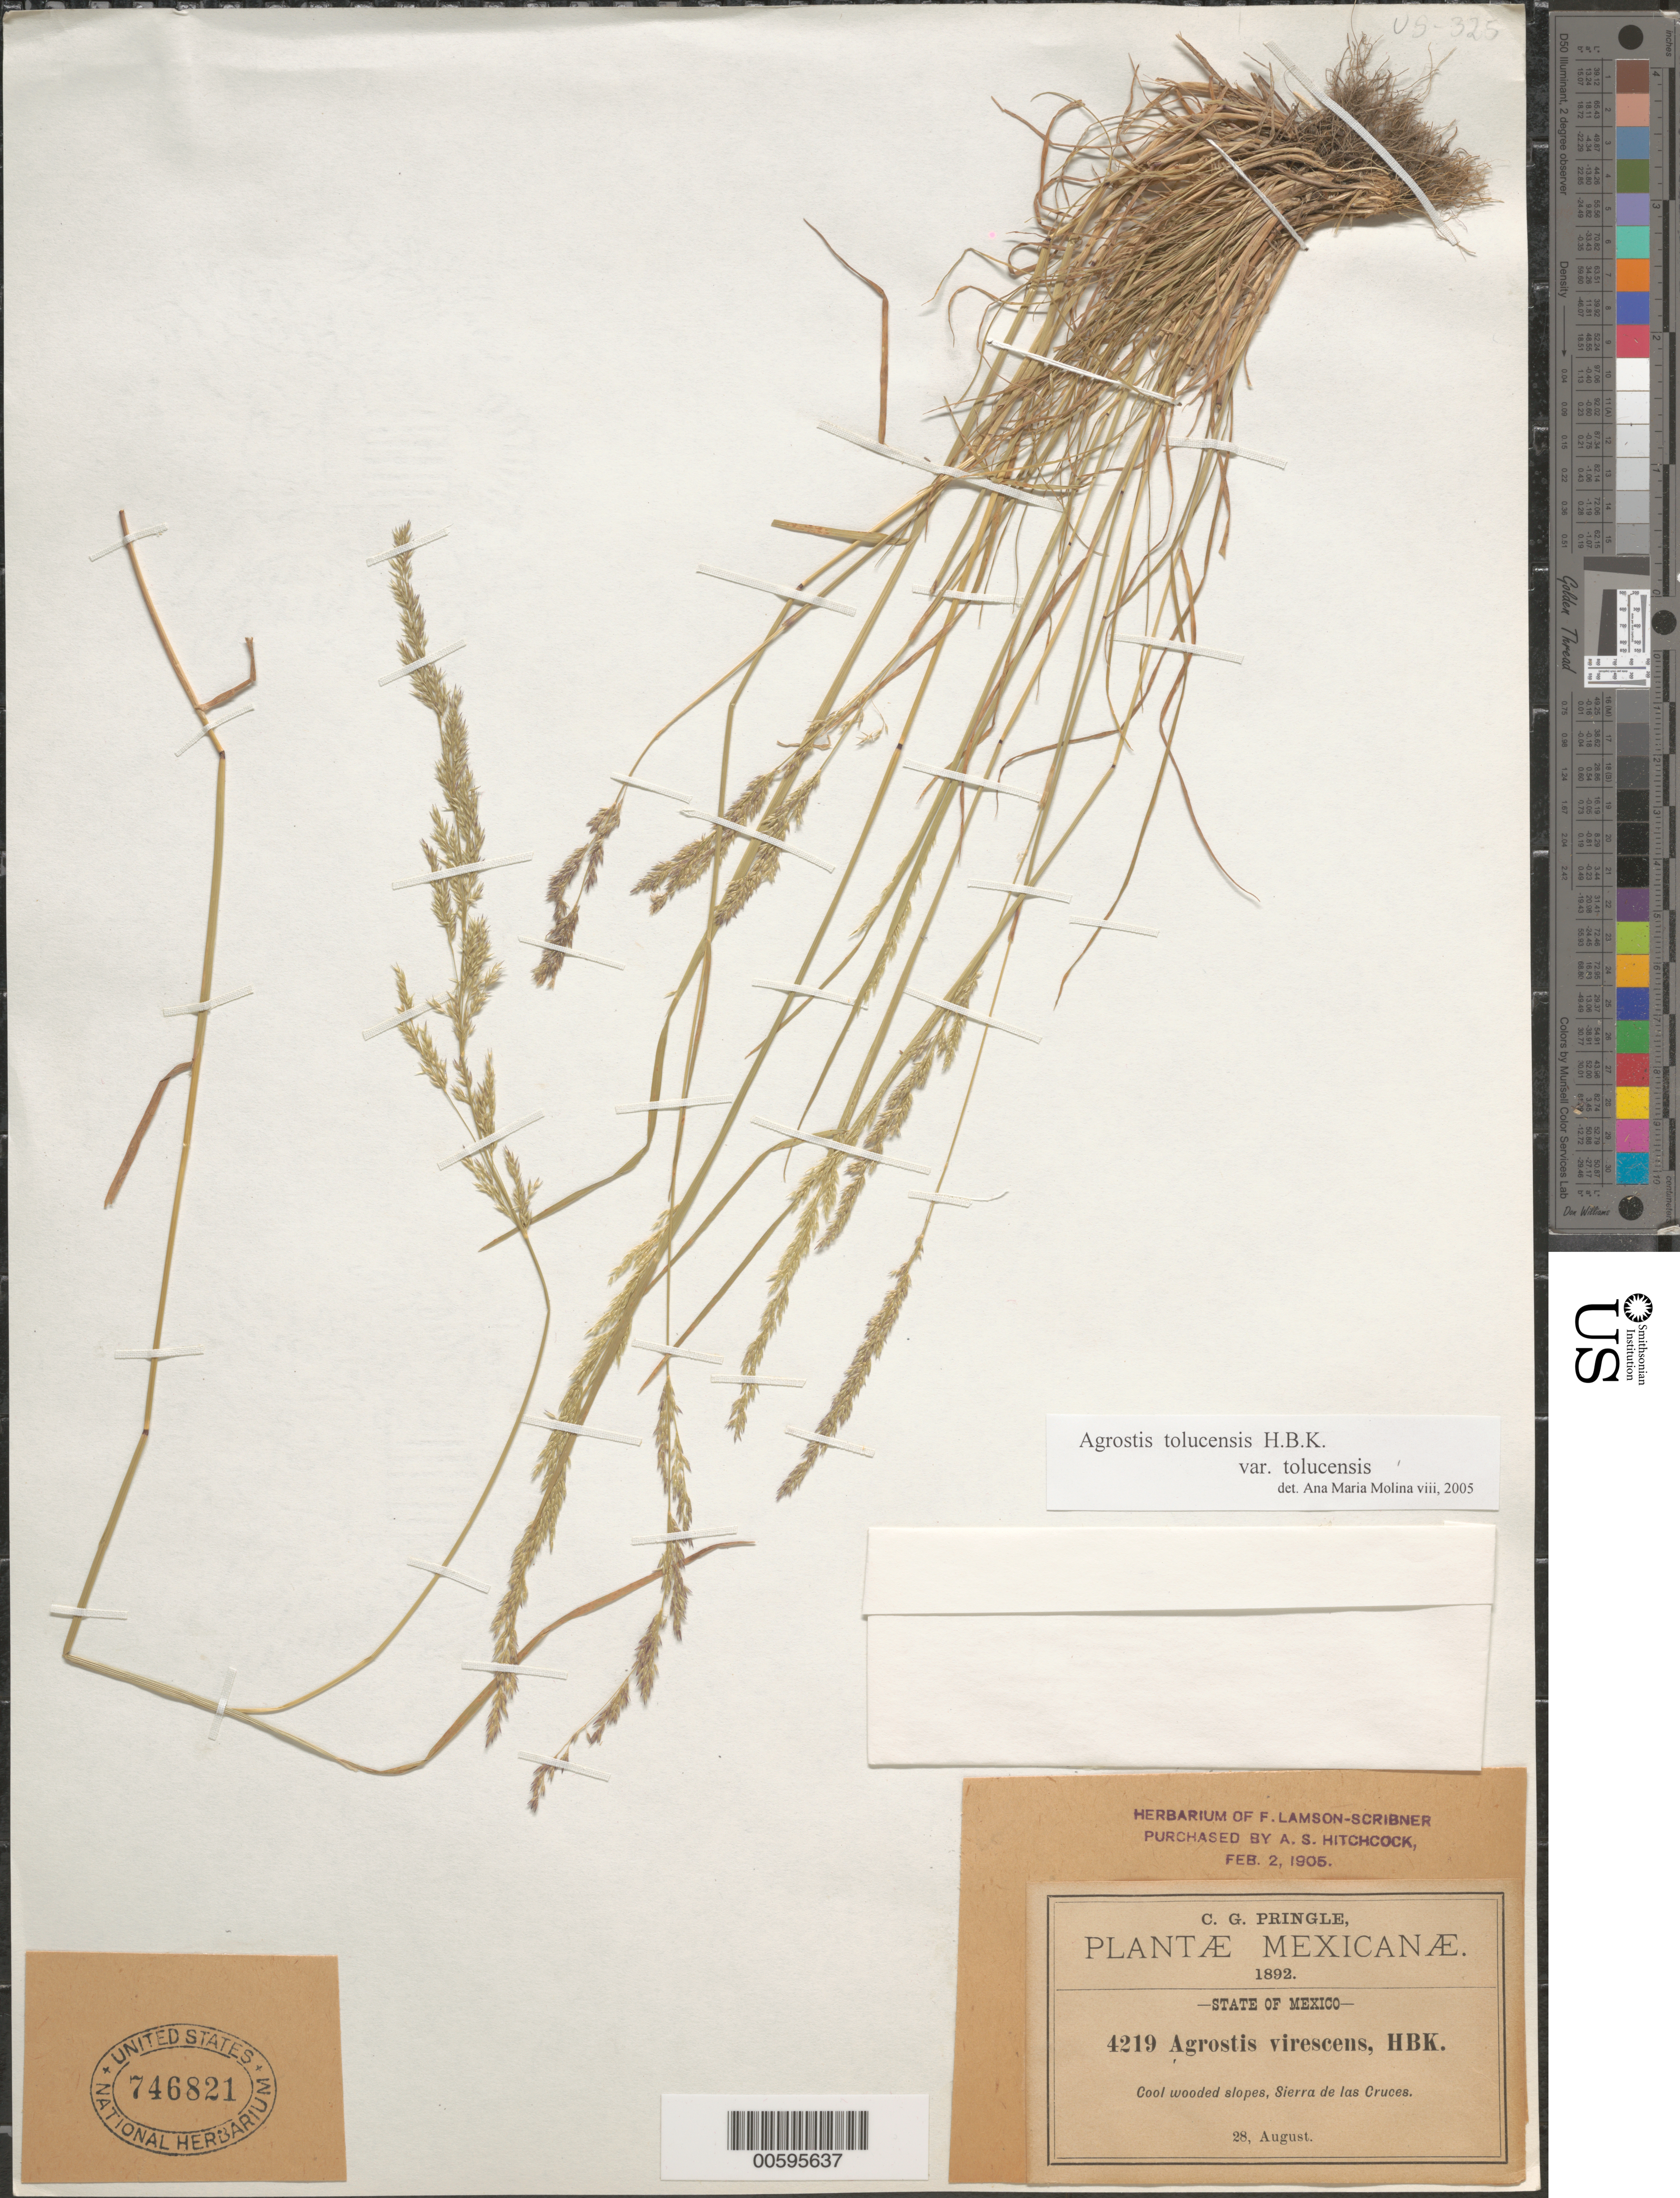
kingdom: Plantae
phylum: Tracheophyta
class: Liliopsida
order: Poales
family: Poaceae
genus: Agrostis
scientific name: Agrostis tolucensis Kunth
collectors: C. G. Pringle et al.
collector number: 4219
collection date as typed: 28 Aug 1892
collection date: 1892-08-28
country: Mexico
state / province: México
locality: Sierra de Las Cruces.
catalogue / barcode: US 746821